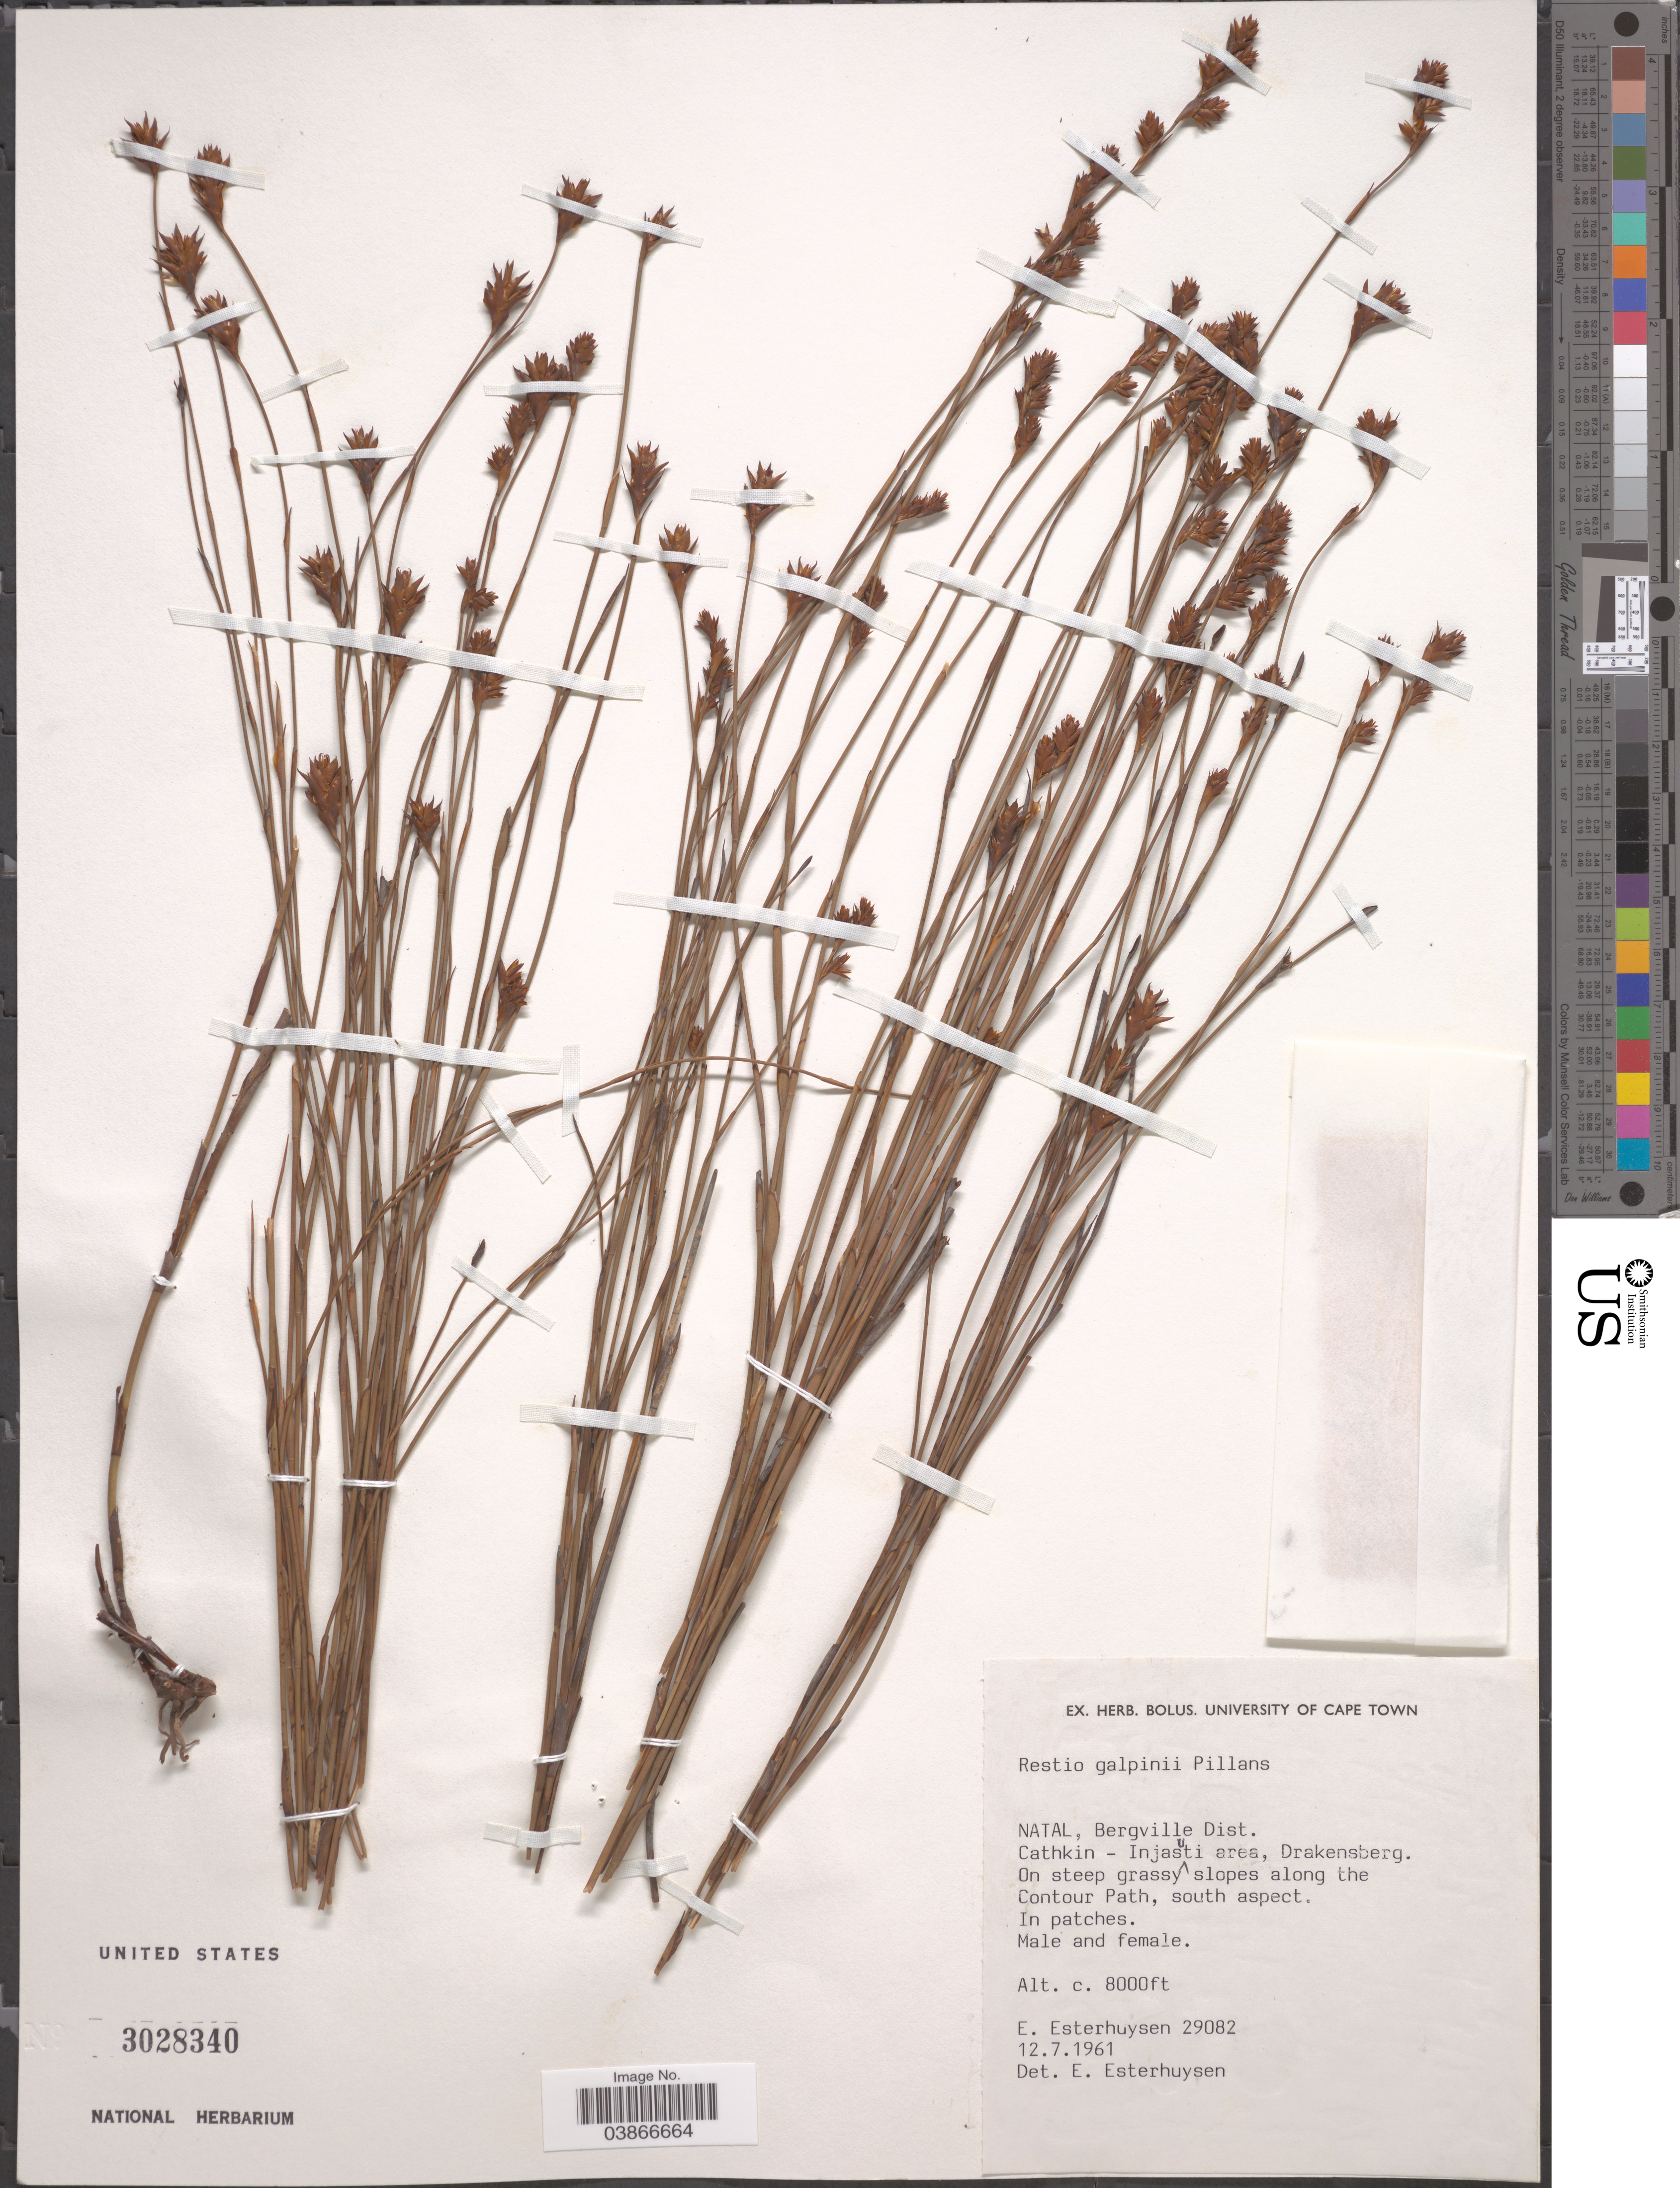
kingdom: Plantae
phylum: Tracheophyta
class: Liliopsida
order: Poales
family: Restionaceae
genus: Restio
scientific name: Restio galpinii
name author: Pillans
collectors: E. E. Esterhuysen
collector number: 29082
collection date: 1961-07-12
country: South Africa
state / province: KwaZulu-Natal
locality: Bergville Dist. Cathkin-Injasuti area, Drakensberg. On steep grassy slopes along the Contour Path, south aspect.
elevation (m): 2438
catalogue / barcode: US 3028340